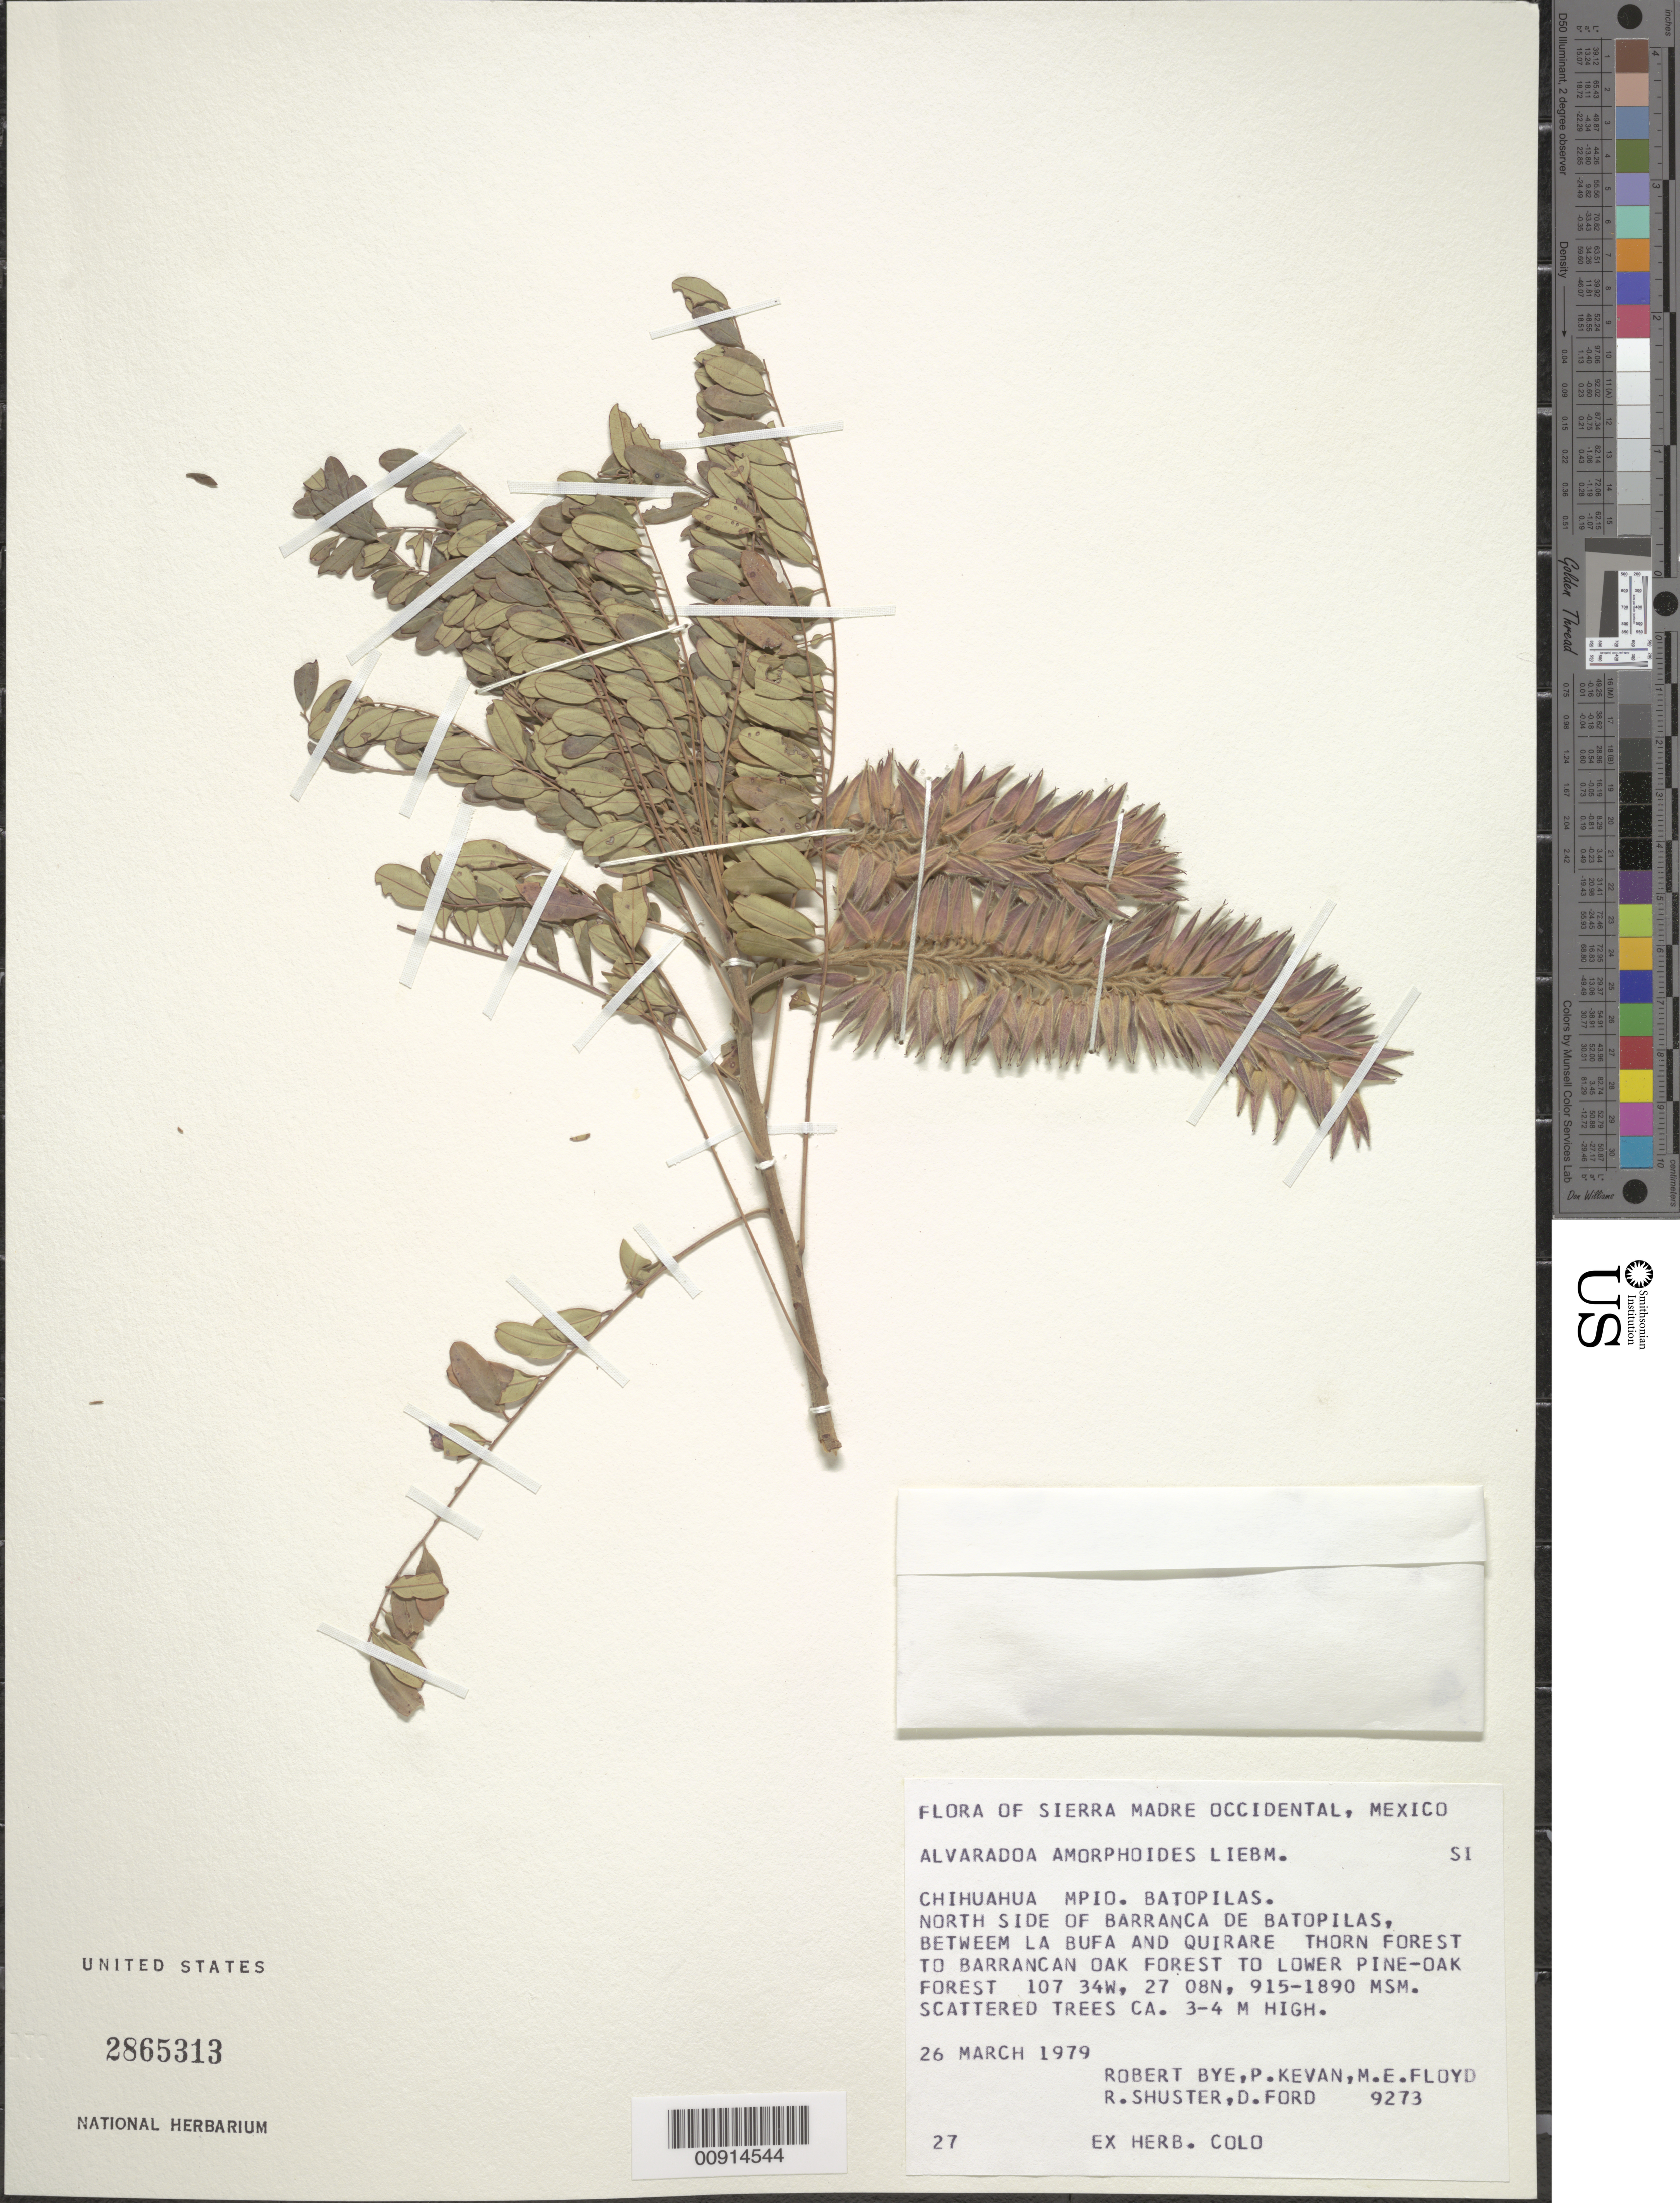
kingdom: Plantae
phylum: Tracheophyta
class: Magnoliopsida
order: Picramniales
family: Picramniaceae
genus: Alvaradoa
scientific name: Alvaradoa amorphoides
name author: Liebm.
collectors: R. A. Bye, Kevan, P., Floyd, M. E., Shuster, R. & D. Ford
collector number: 9273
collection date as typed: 26 Mar 1979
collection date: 1979-03-26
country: Mexico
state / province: Chiapas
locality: Chihuahua, Mpio Batopilas. North side of Barranca Batopilas, between La Bufa y Quirare.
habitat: Thorn forest to barrancan oak forest to lower pine-oak forest.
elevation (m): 1890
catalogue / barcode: US 2865313